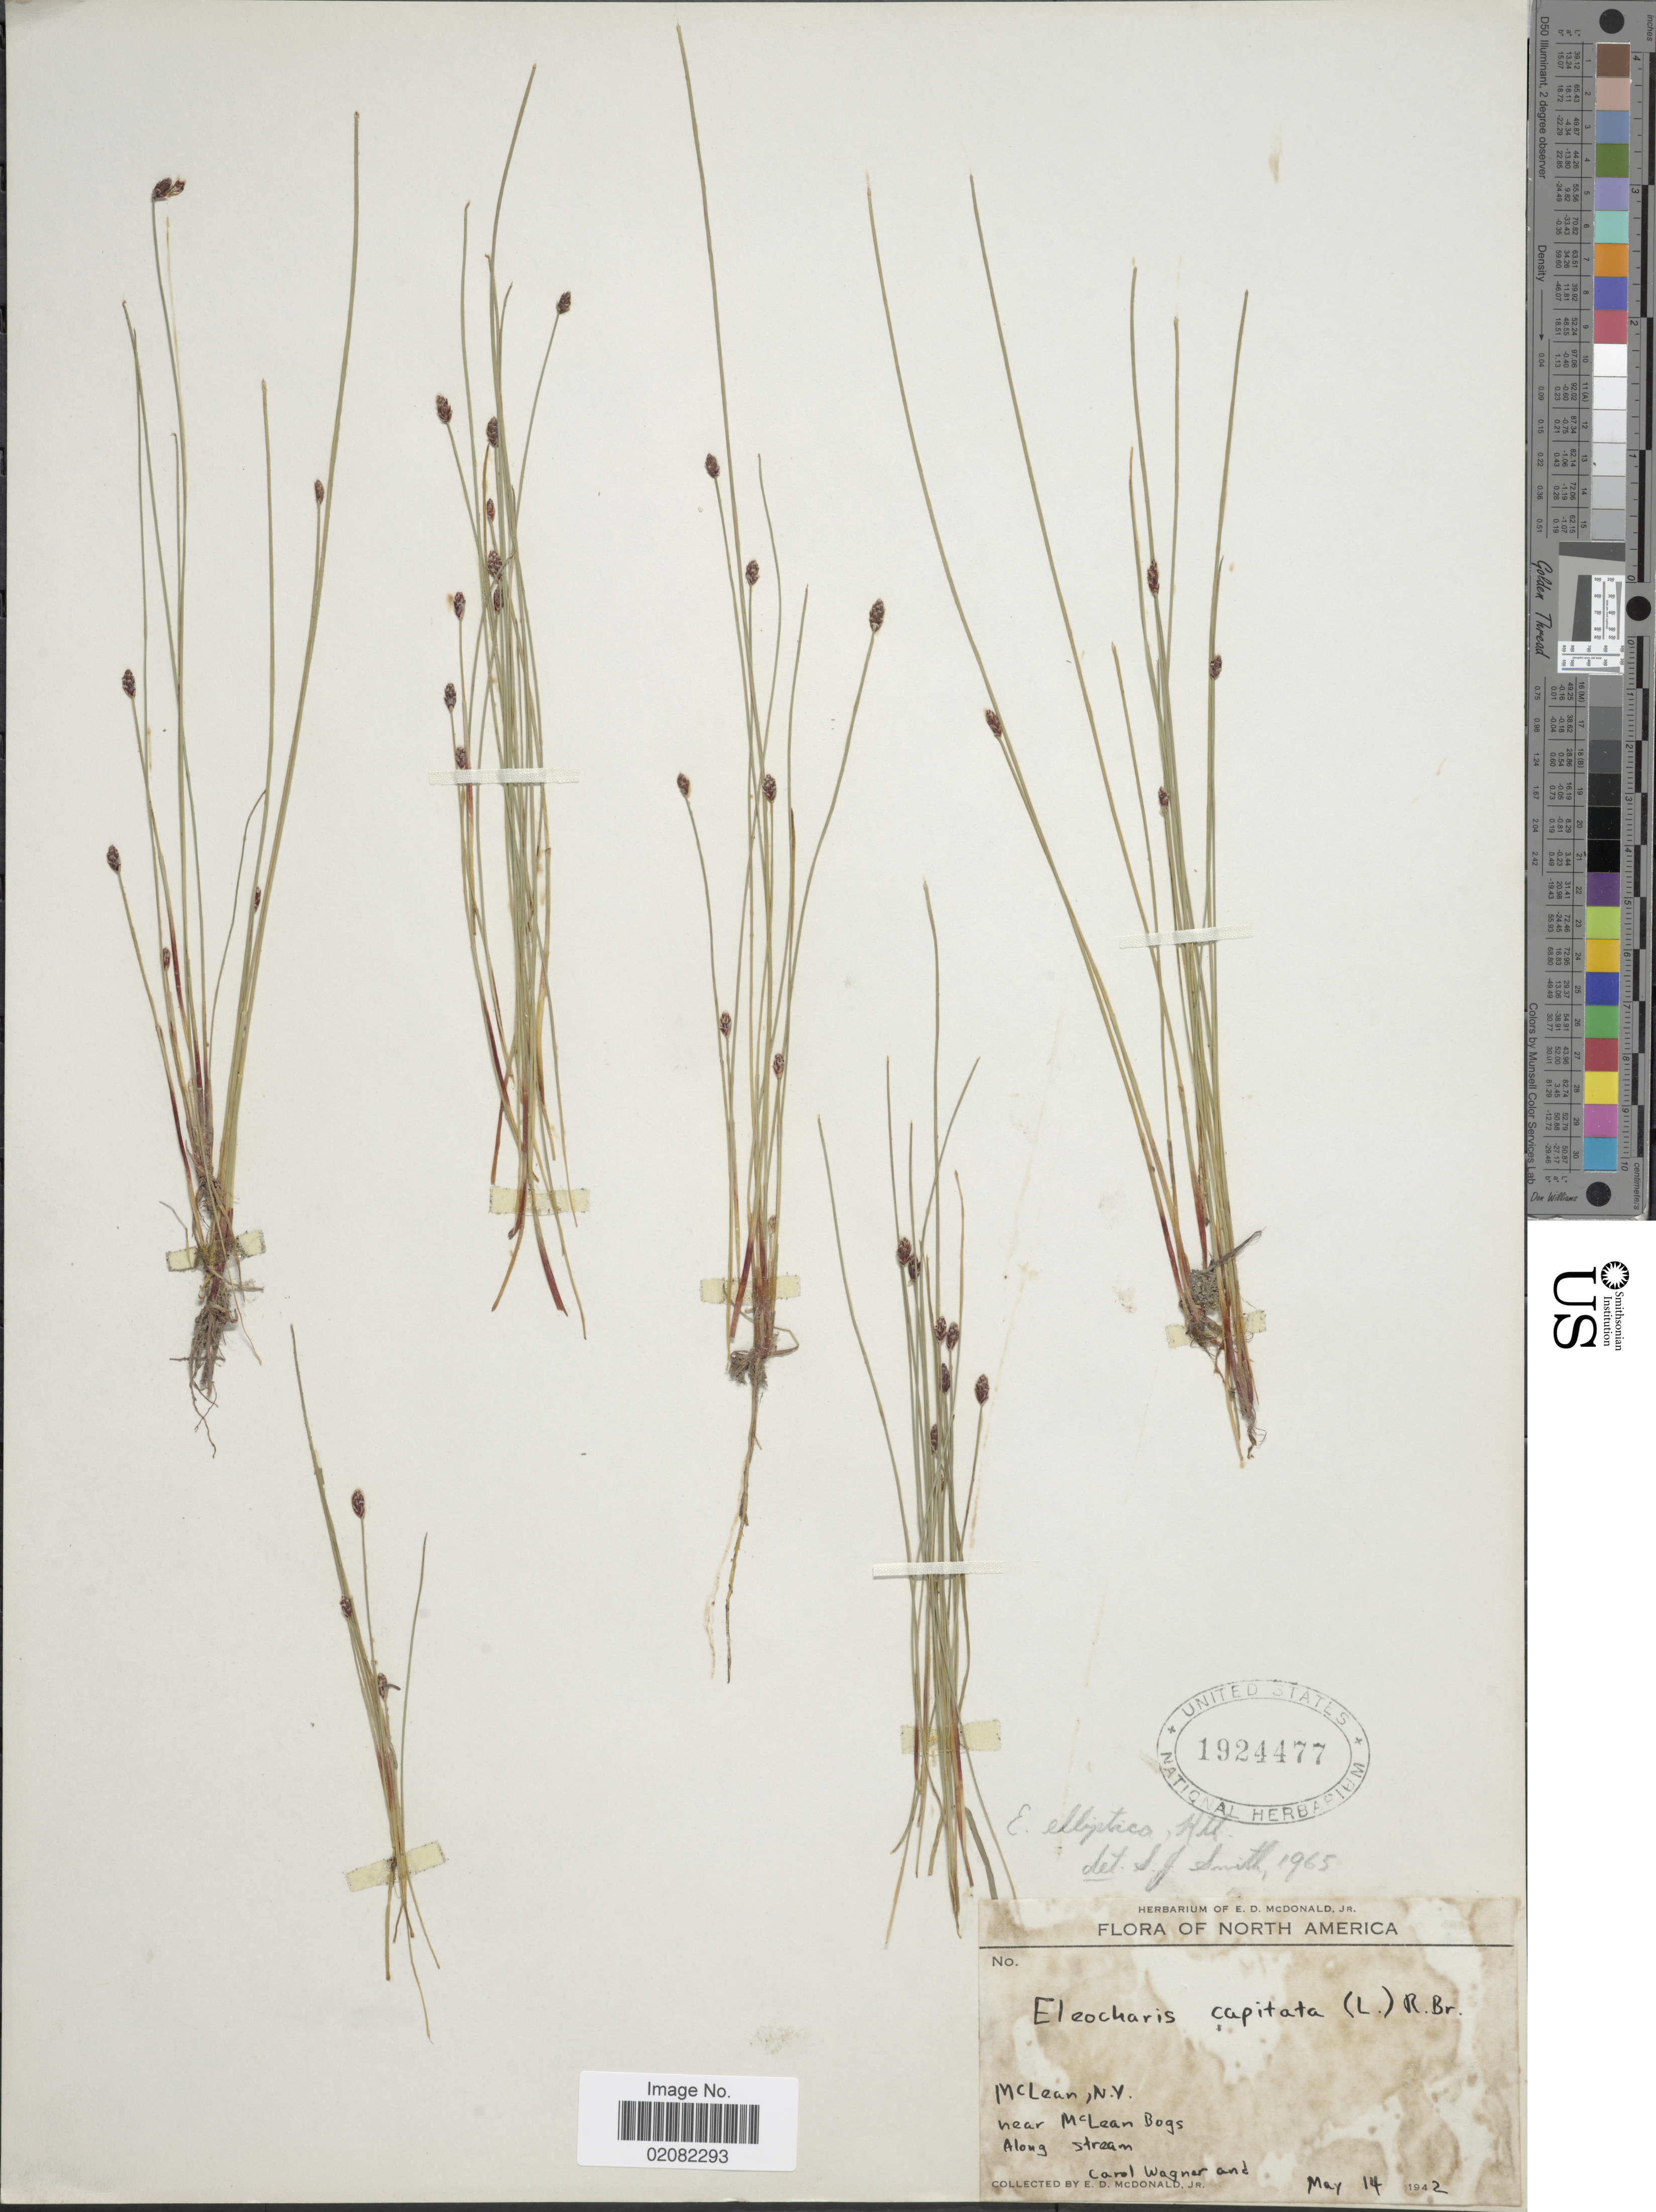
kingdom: Plantae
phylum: Tracheophyta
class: Liliopsida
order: Poales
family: Cyperaceae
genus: Eleocharis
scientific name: Eleocharis elliptica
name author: Kunth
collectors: C. Wagner & E. D. McDonald Jr.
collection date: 1942-05-14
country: United States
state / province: New York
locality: McLean, near McLean Bogs, Along stream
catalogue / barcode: US 1924477